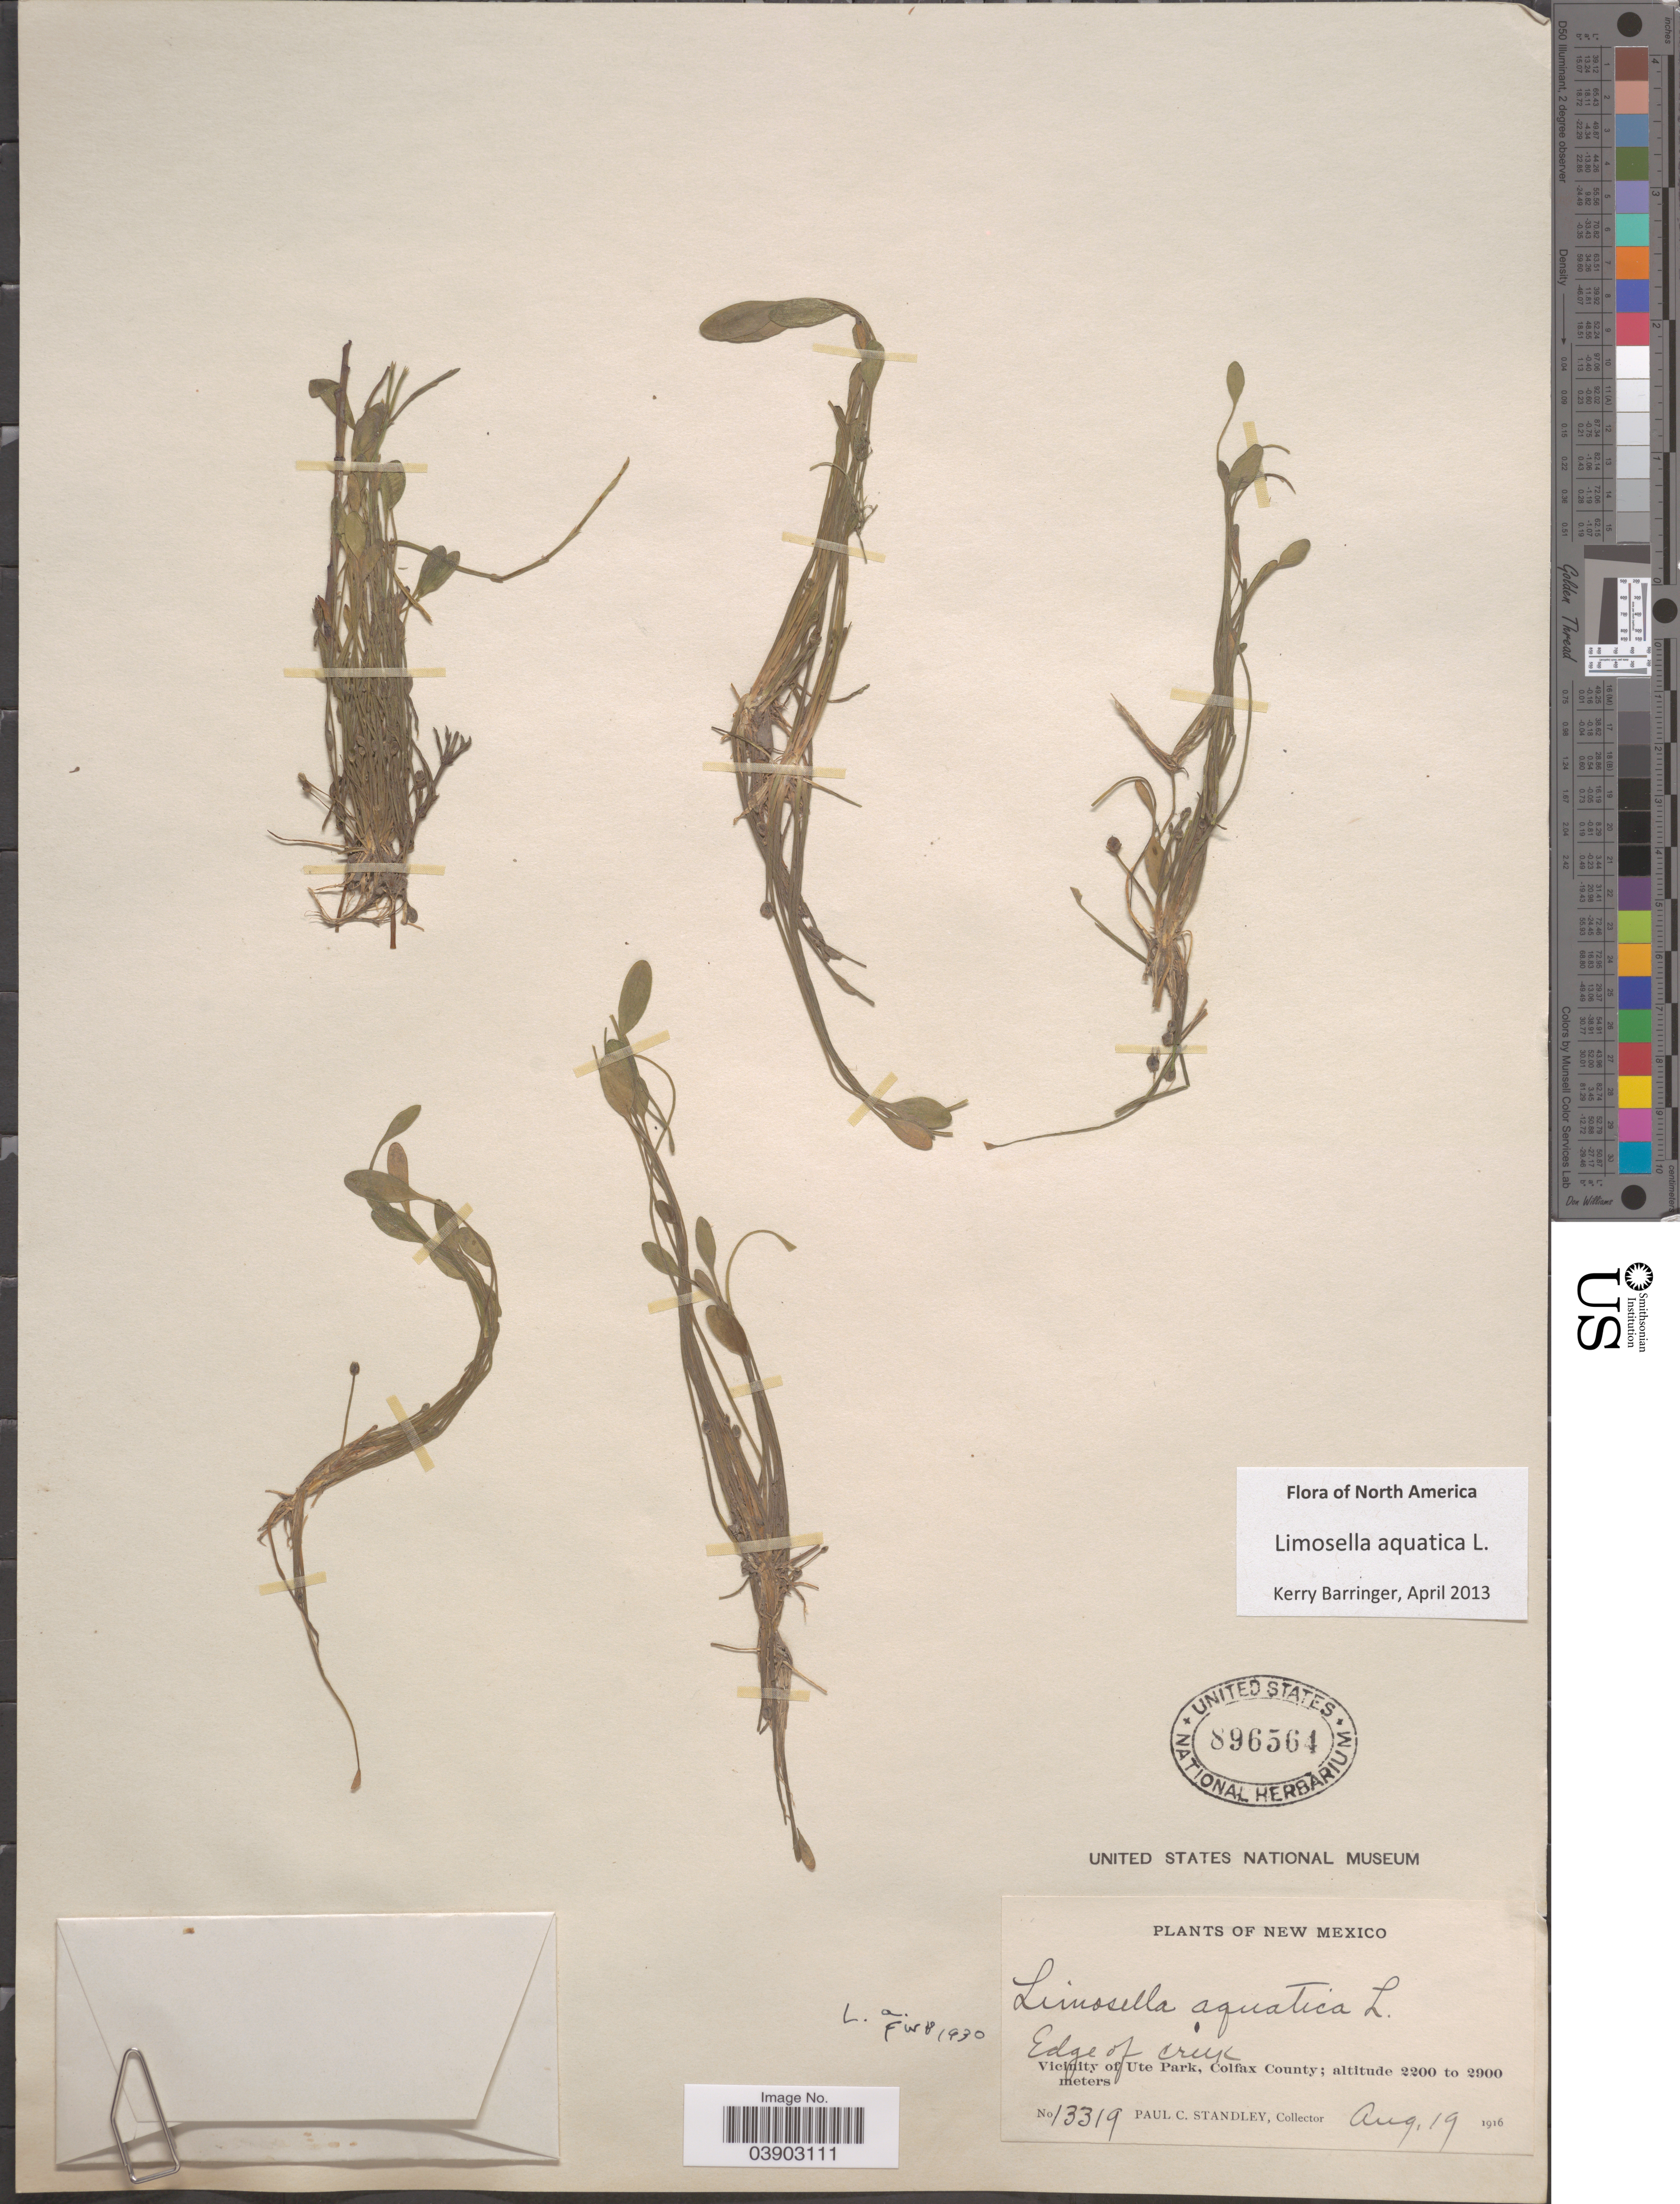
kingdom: Plantae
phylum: Tracheophyta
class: Magnoliopsida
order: Lamiales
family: Scrophulariaceae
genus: Limosella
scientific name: Limosella aquatica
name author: L.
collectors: P. C. Standley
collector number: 13319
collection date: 1916-08-19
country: United States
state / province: New Mexico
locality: Edge of creek. Vicinity of Ute Park, Colfax County.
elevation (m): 2200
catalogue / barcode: US 896564